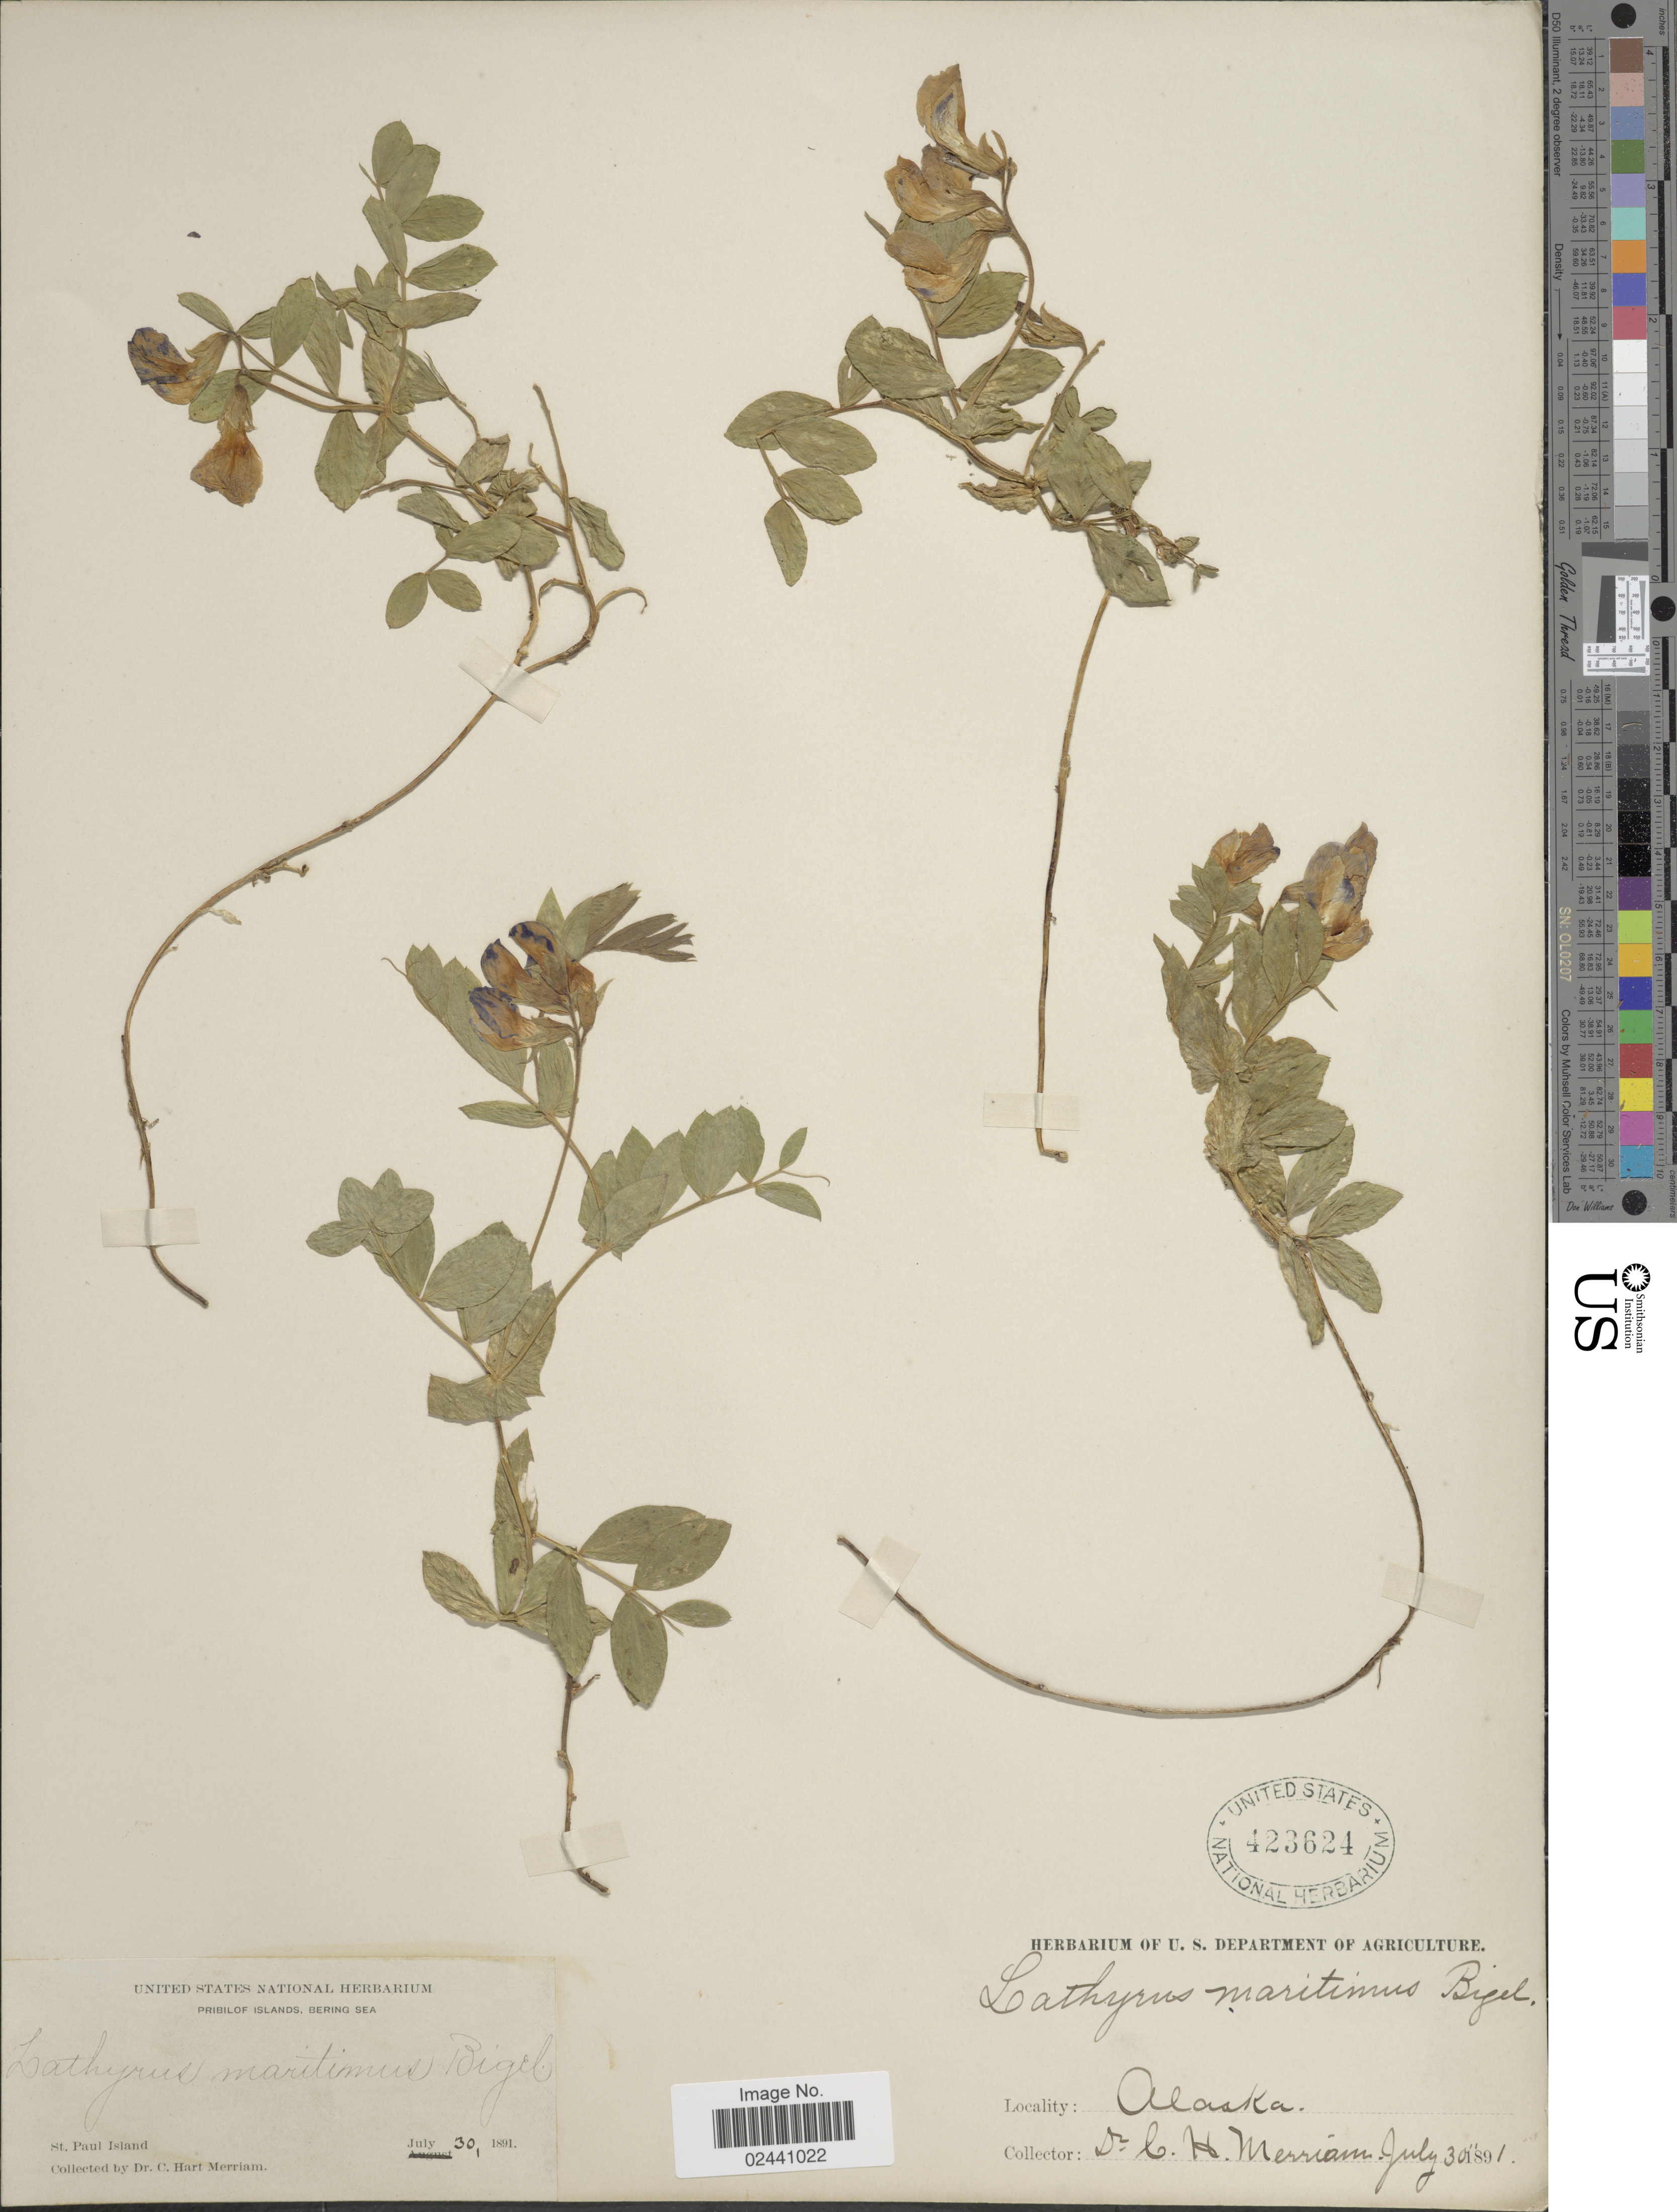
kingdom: Plantae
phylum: Tracheophyta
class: Magnoliopsida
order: Fabales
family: Fabaceae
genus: Lathyrus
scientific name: Lathyrus maritimus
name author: Torr.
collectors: C. Merriam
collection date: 1891-07-30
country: United States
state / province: Alaska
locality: Pribilof Islands, Bering Sea. St. Paul Island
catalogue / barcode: US 423624